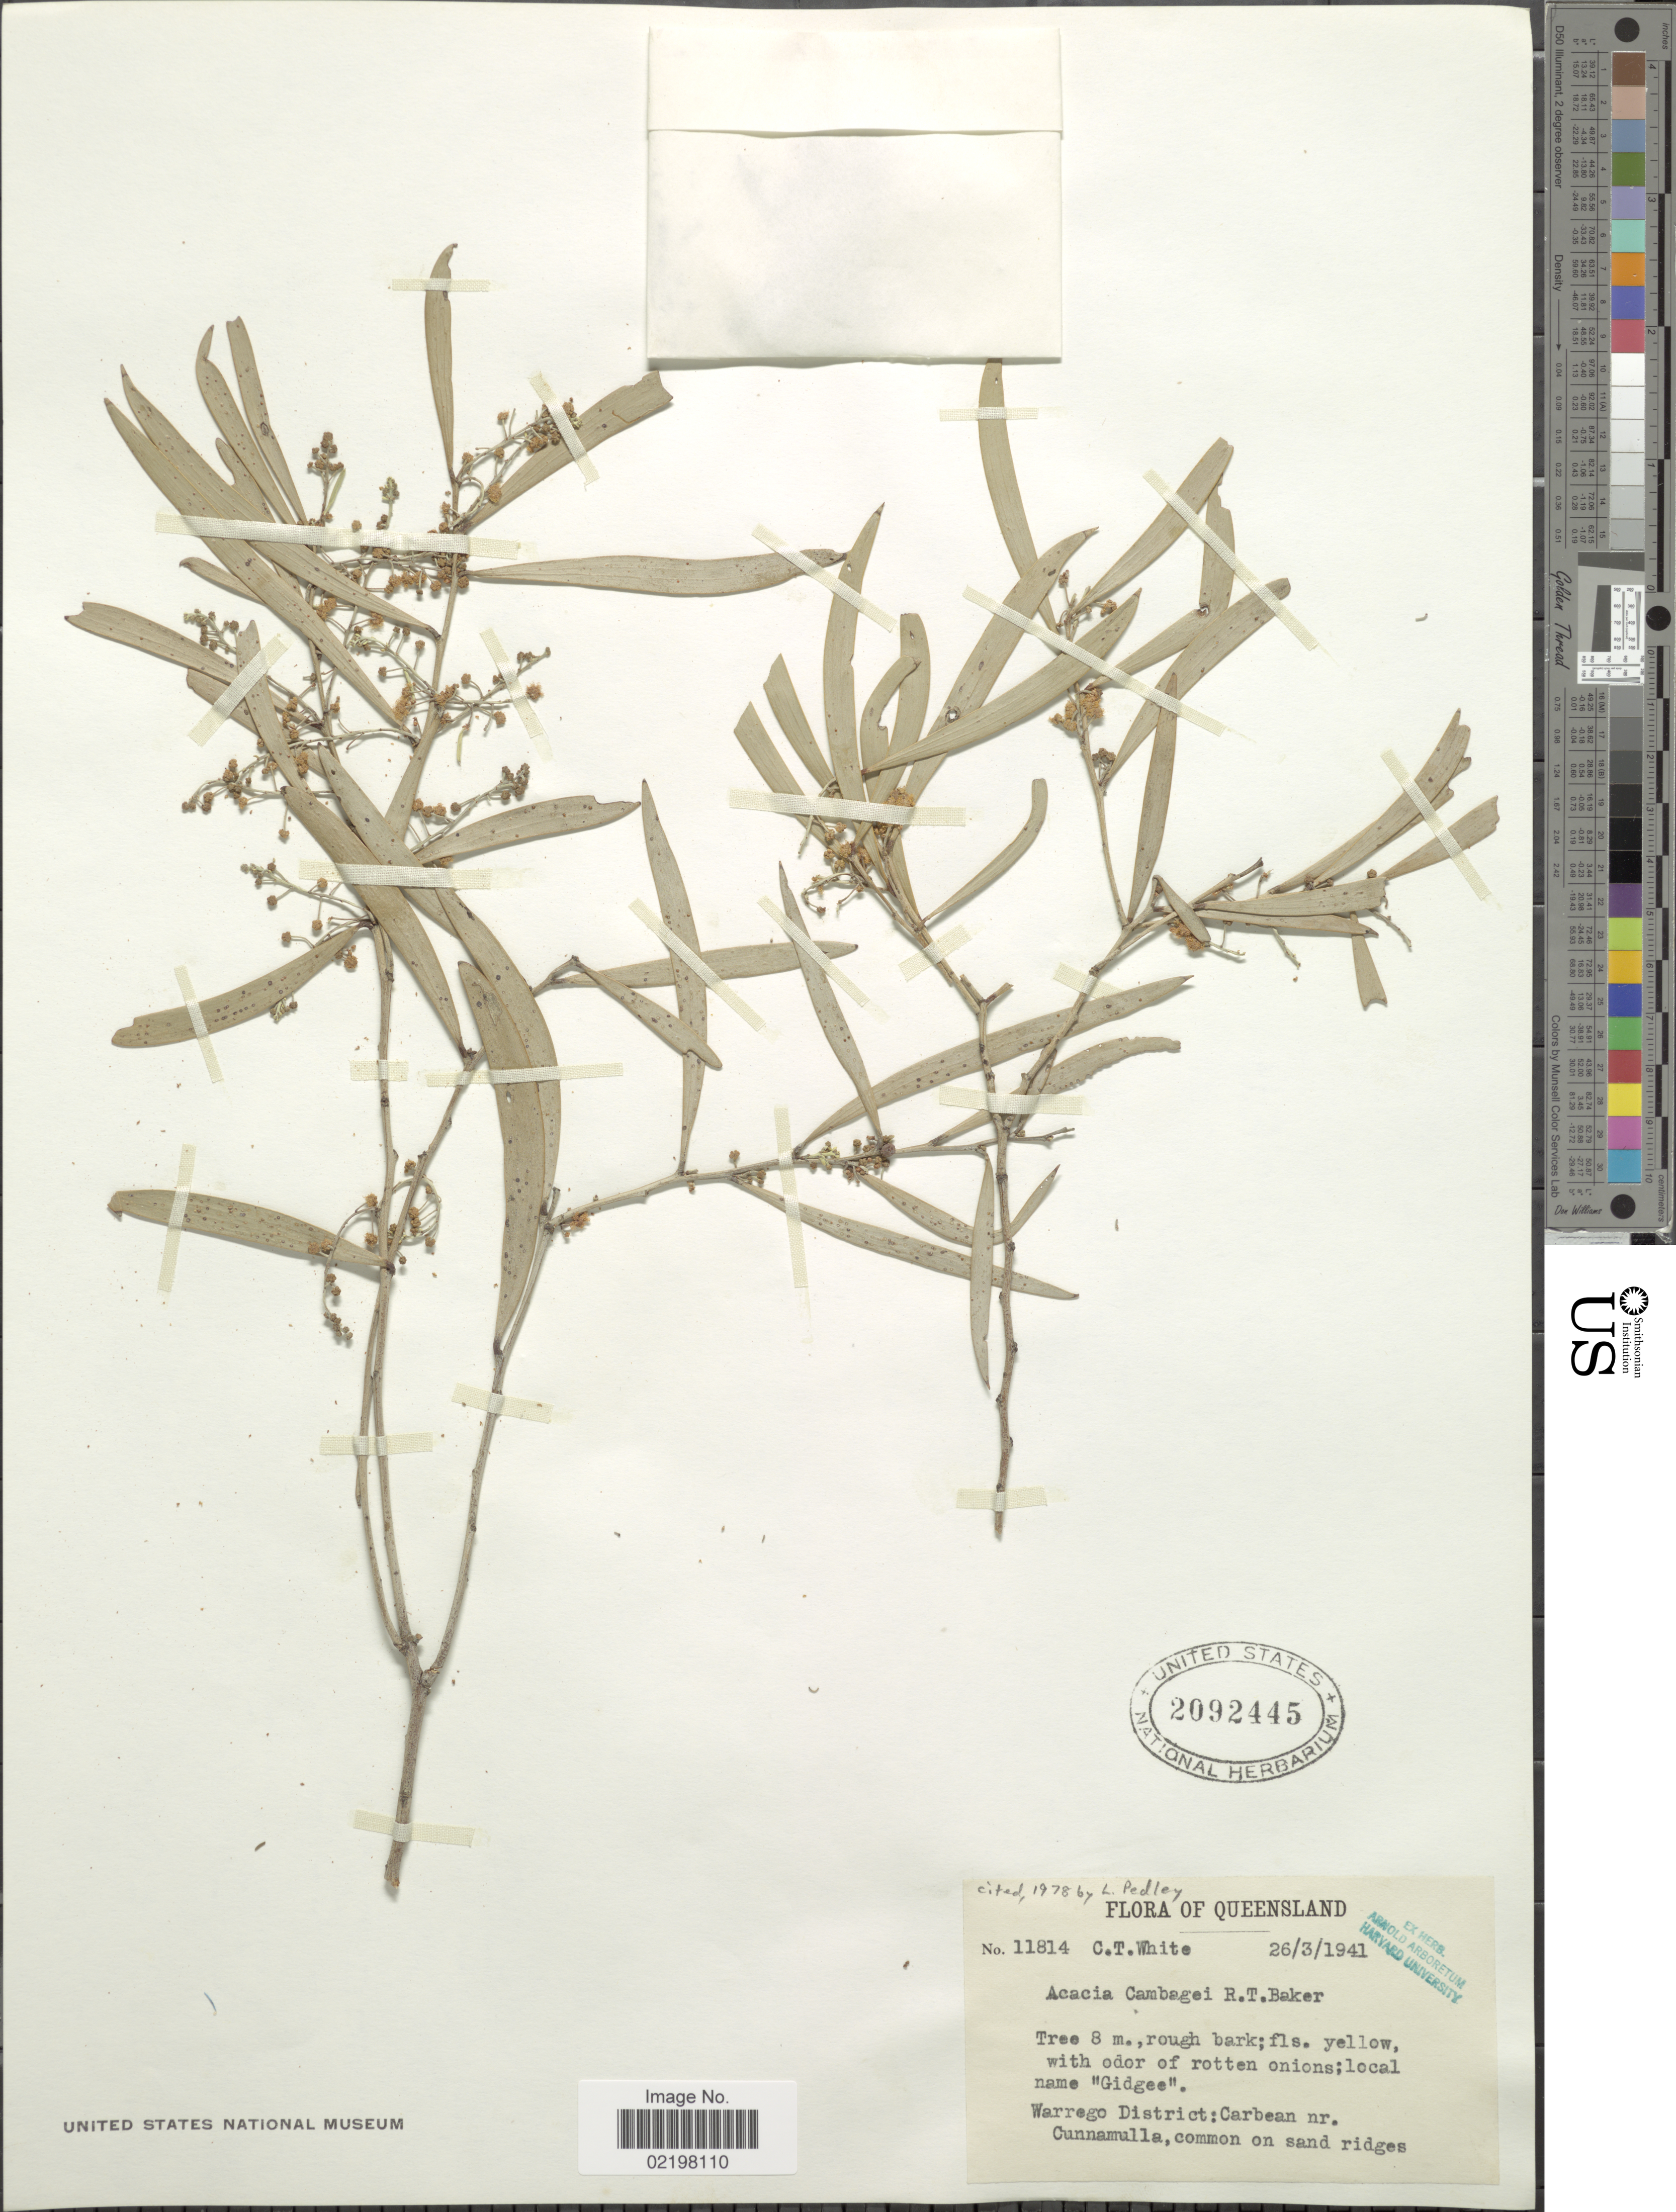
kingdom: Plantae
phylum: Tracheophyta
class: Magnoliopsida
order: Fabales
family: Fabaceae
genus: Acacia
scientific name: Acacia cambagei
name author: R.T. Baker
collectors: C. T. White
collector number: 11814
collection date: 1941-03-26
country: Australia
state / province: Queensland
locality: Warrego District: Carbean nr. Cunnamulla, common on sand ridges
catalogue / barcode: US 2092445